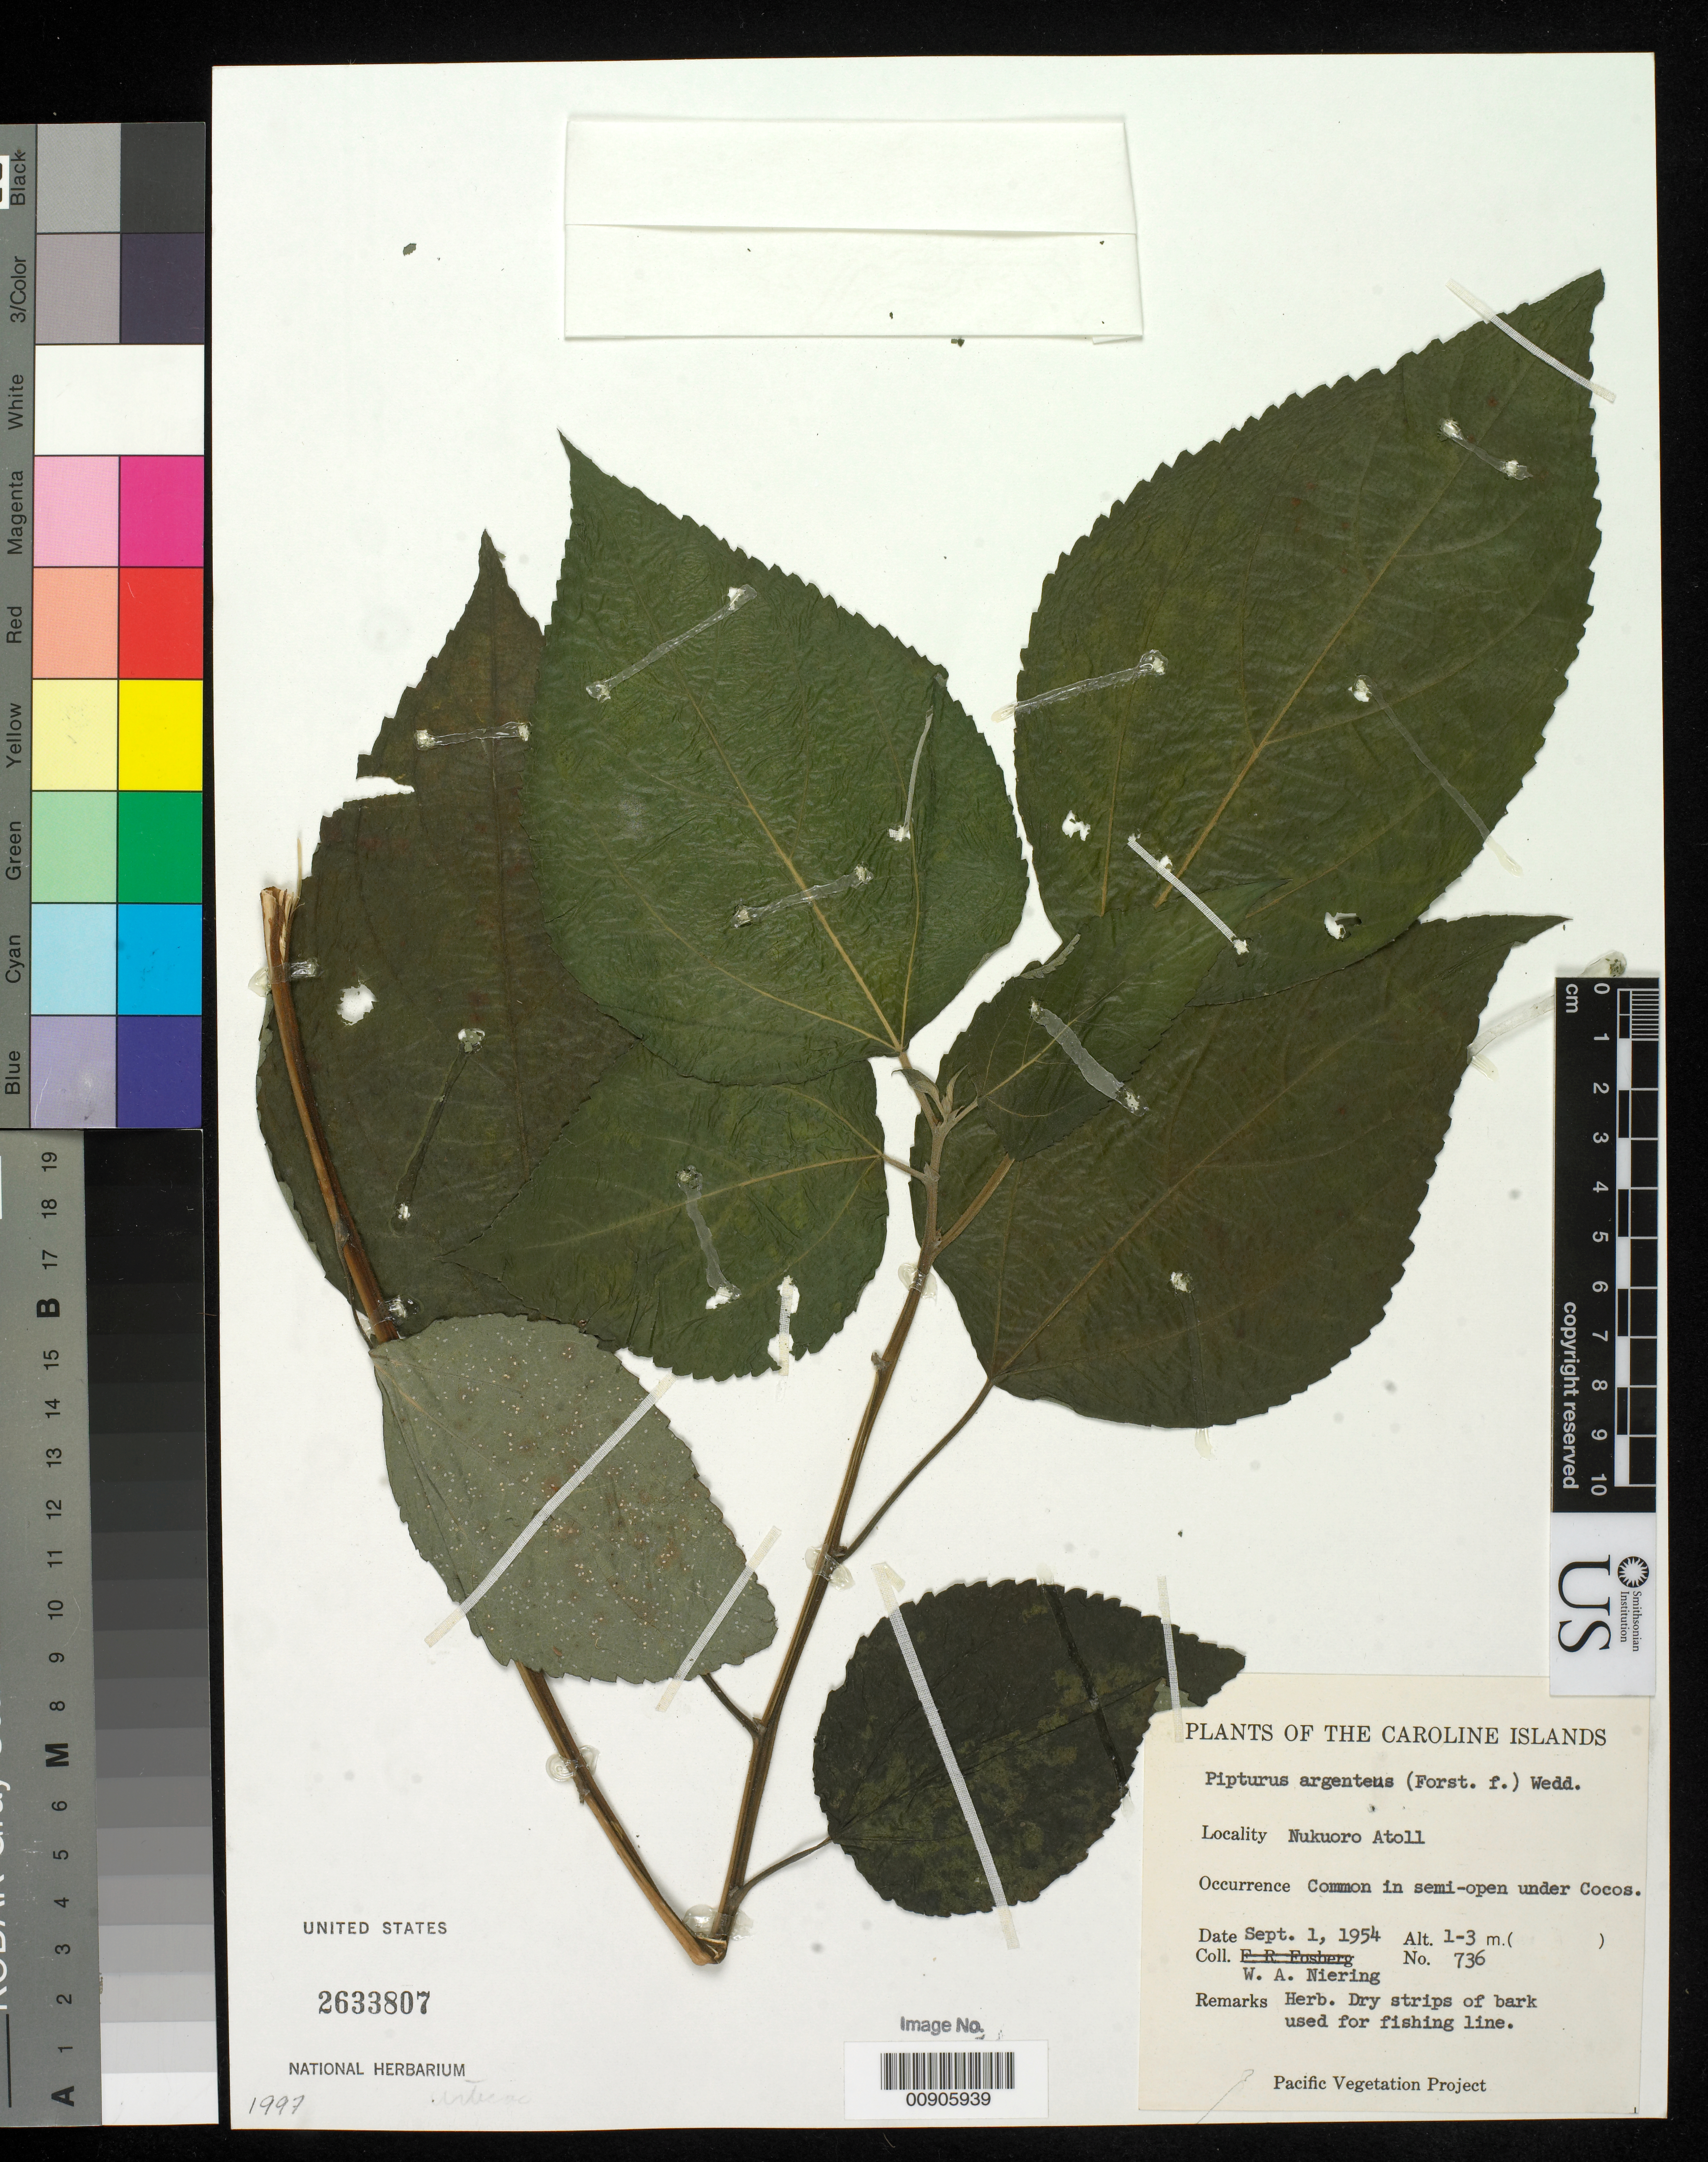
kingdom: Plantae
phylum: Tracheophyta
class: Magnoliopsida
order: Rosales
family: Urticaceae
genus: Pipturus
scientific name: Pipturus argenteus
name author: (G. Forst.) Wedd.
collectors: W. Niering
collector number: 736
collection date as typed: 01 Sep 1954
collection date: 1954-09-01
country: Micronesia, Federated States of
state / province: Pohnpei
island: Nukuoro Atoll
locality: Nukuoro Atoll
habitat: Common in semi-open under Cocos.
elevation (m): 1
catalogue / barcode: US 2633807